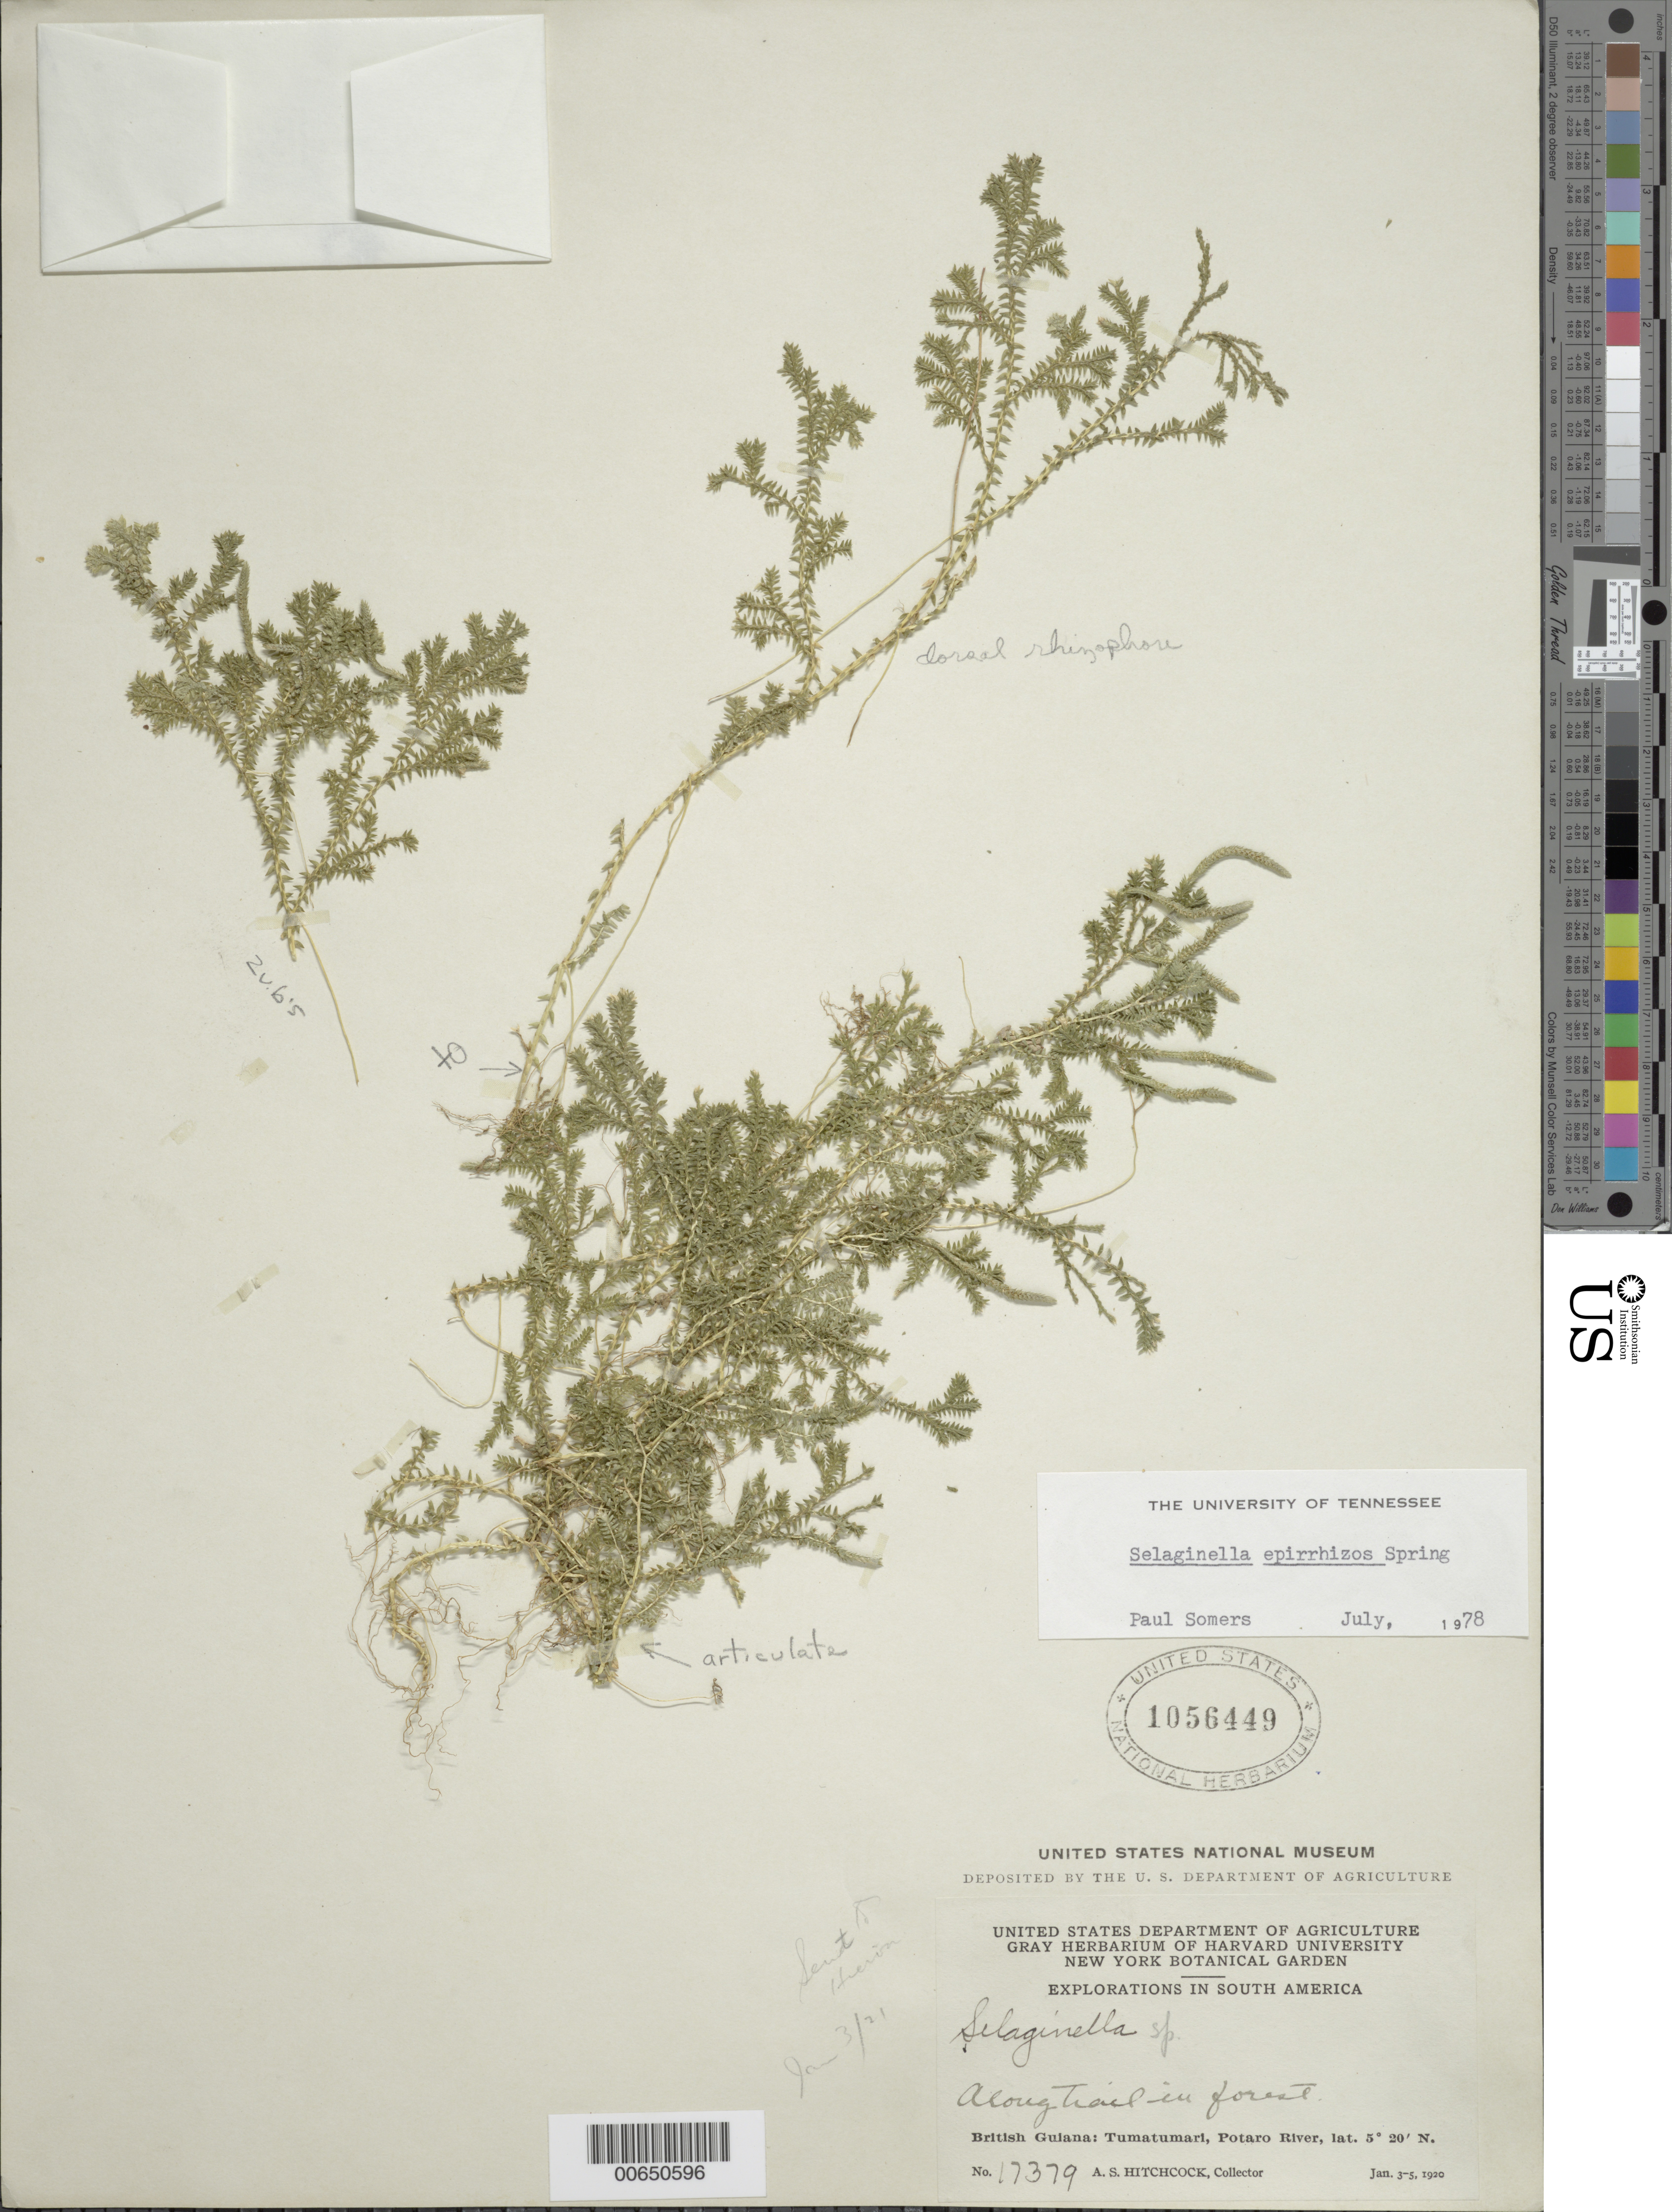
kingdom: Plantae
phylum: Tracheophyta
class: Lycopodiopsida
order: Selaginellales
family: Selaginellaceae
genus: Selaginella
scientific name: Selaginella epirrhizos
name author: Spring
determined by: Somers, P., (TENN), University of Tennessee Knoxville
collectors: A. S. Hitchcock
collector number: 17379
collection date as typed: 3-Jan-20 to 5-Jan-20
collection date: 1920-01-03/1920-01-05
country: Guyana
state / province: Potaro-Siparuni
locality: Tumatumari Village, Potaro R.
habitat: Along trail in forest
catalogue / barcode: US 1056449